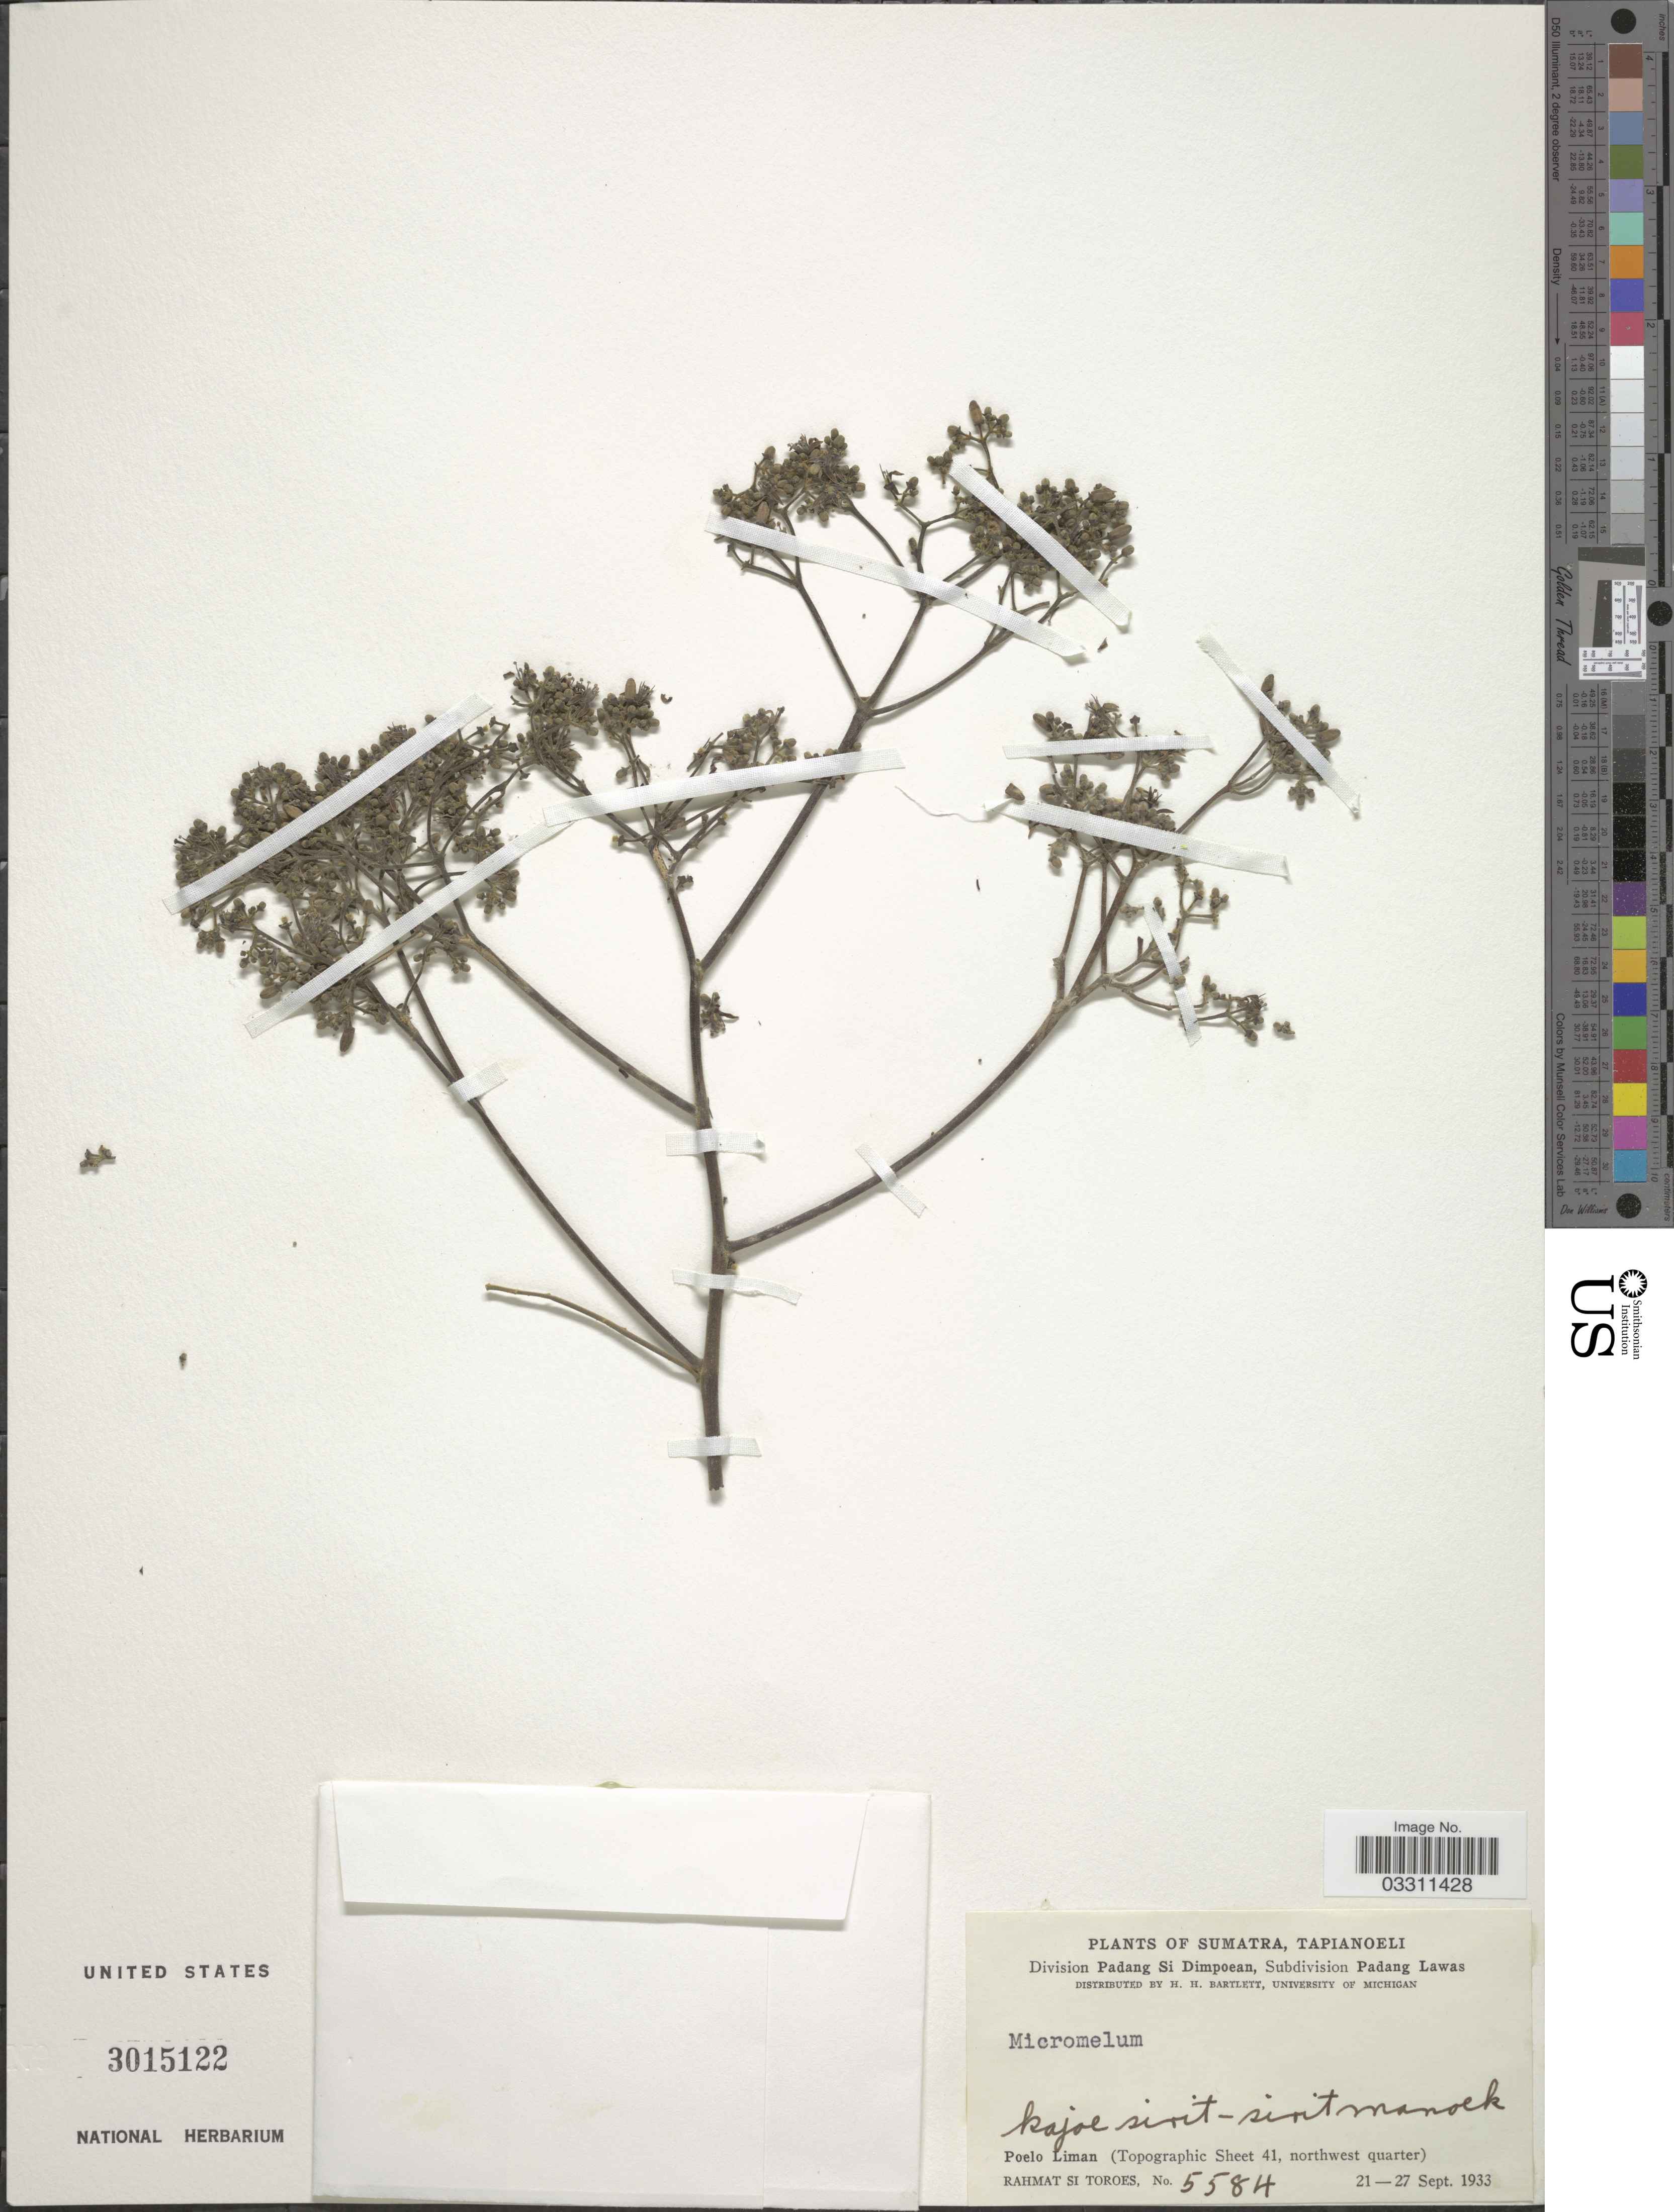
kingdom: Plantae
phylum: Tracheophyta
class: Magnoliopsida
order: Sapindales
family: Rutaceae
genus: Micromelum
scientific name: Micromelum sp.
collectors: Rahmat Si Boeea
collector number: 5584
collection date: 1933-09-21/1933-09-27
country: Indonesia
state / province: Sumatra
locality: Tapianoeli. Division Padang Si Dimpoean, Subdivision Padang Lawas. Poelo Liman (Topographic Sheet 41, northwest quarter).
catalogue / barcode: US 3015122